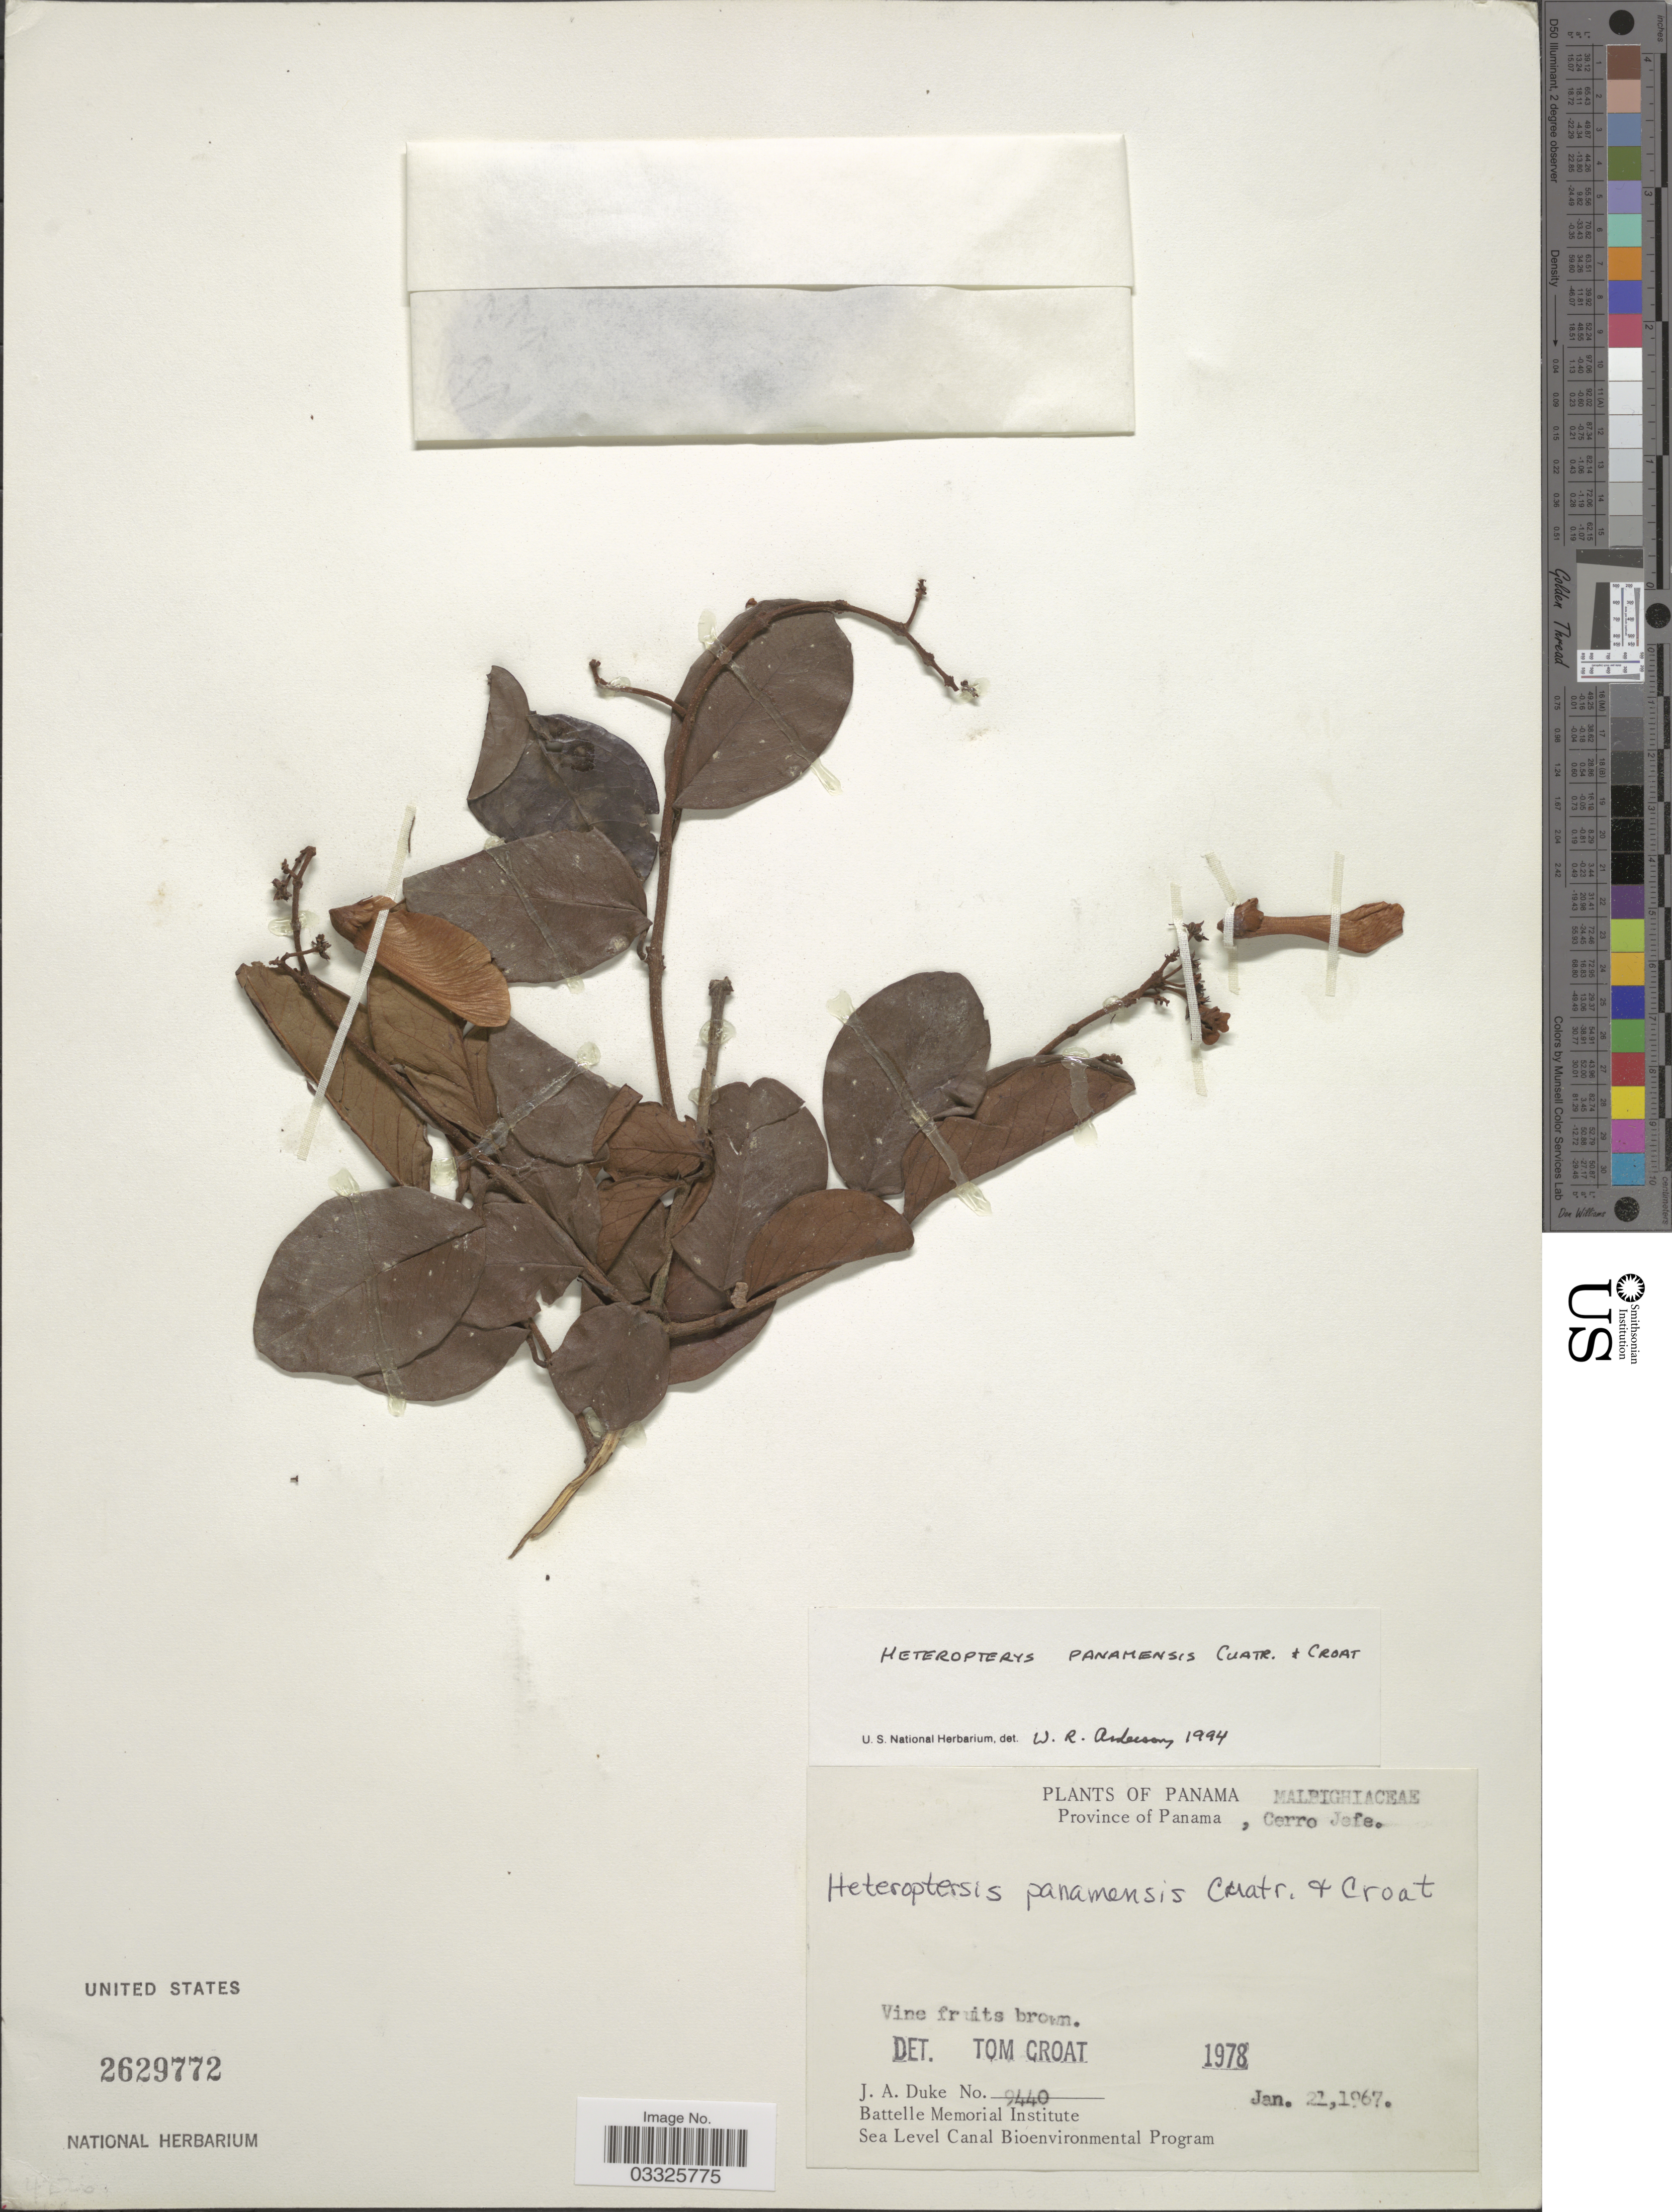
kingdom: Plantae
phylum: Tracheophyta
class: Magnoliopsida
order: Malpighiales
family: Malpighiaceae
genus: Heteropterys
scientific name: Heteropterys panamensis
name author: Cuatrec. & Croat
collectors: J. A. Duke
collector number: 9440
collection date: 1967-01-21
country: Panama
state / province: Panamá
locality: Cerro Jefe.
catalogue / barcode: US 2629772